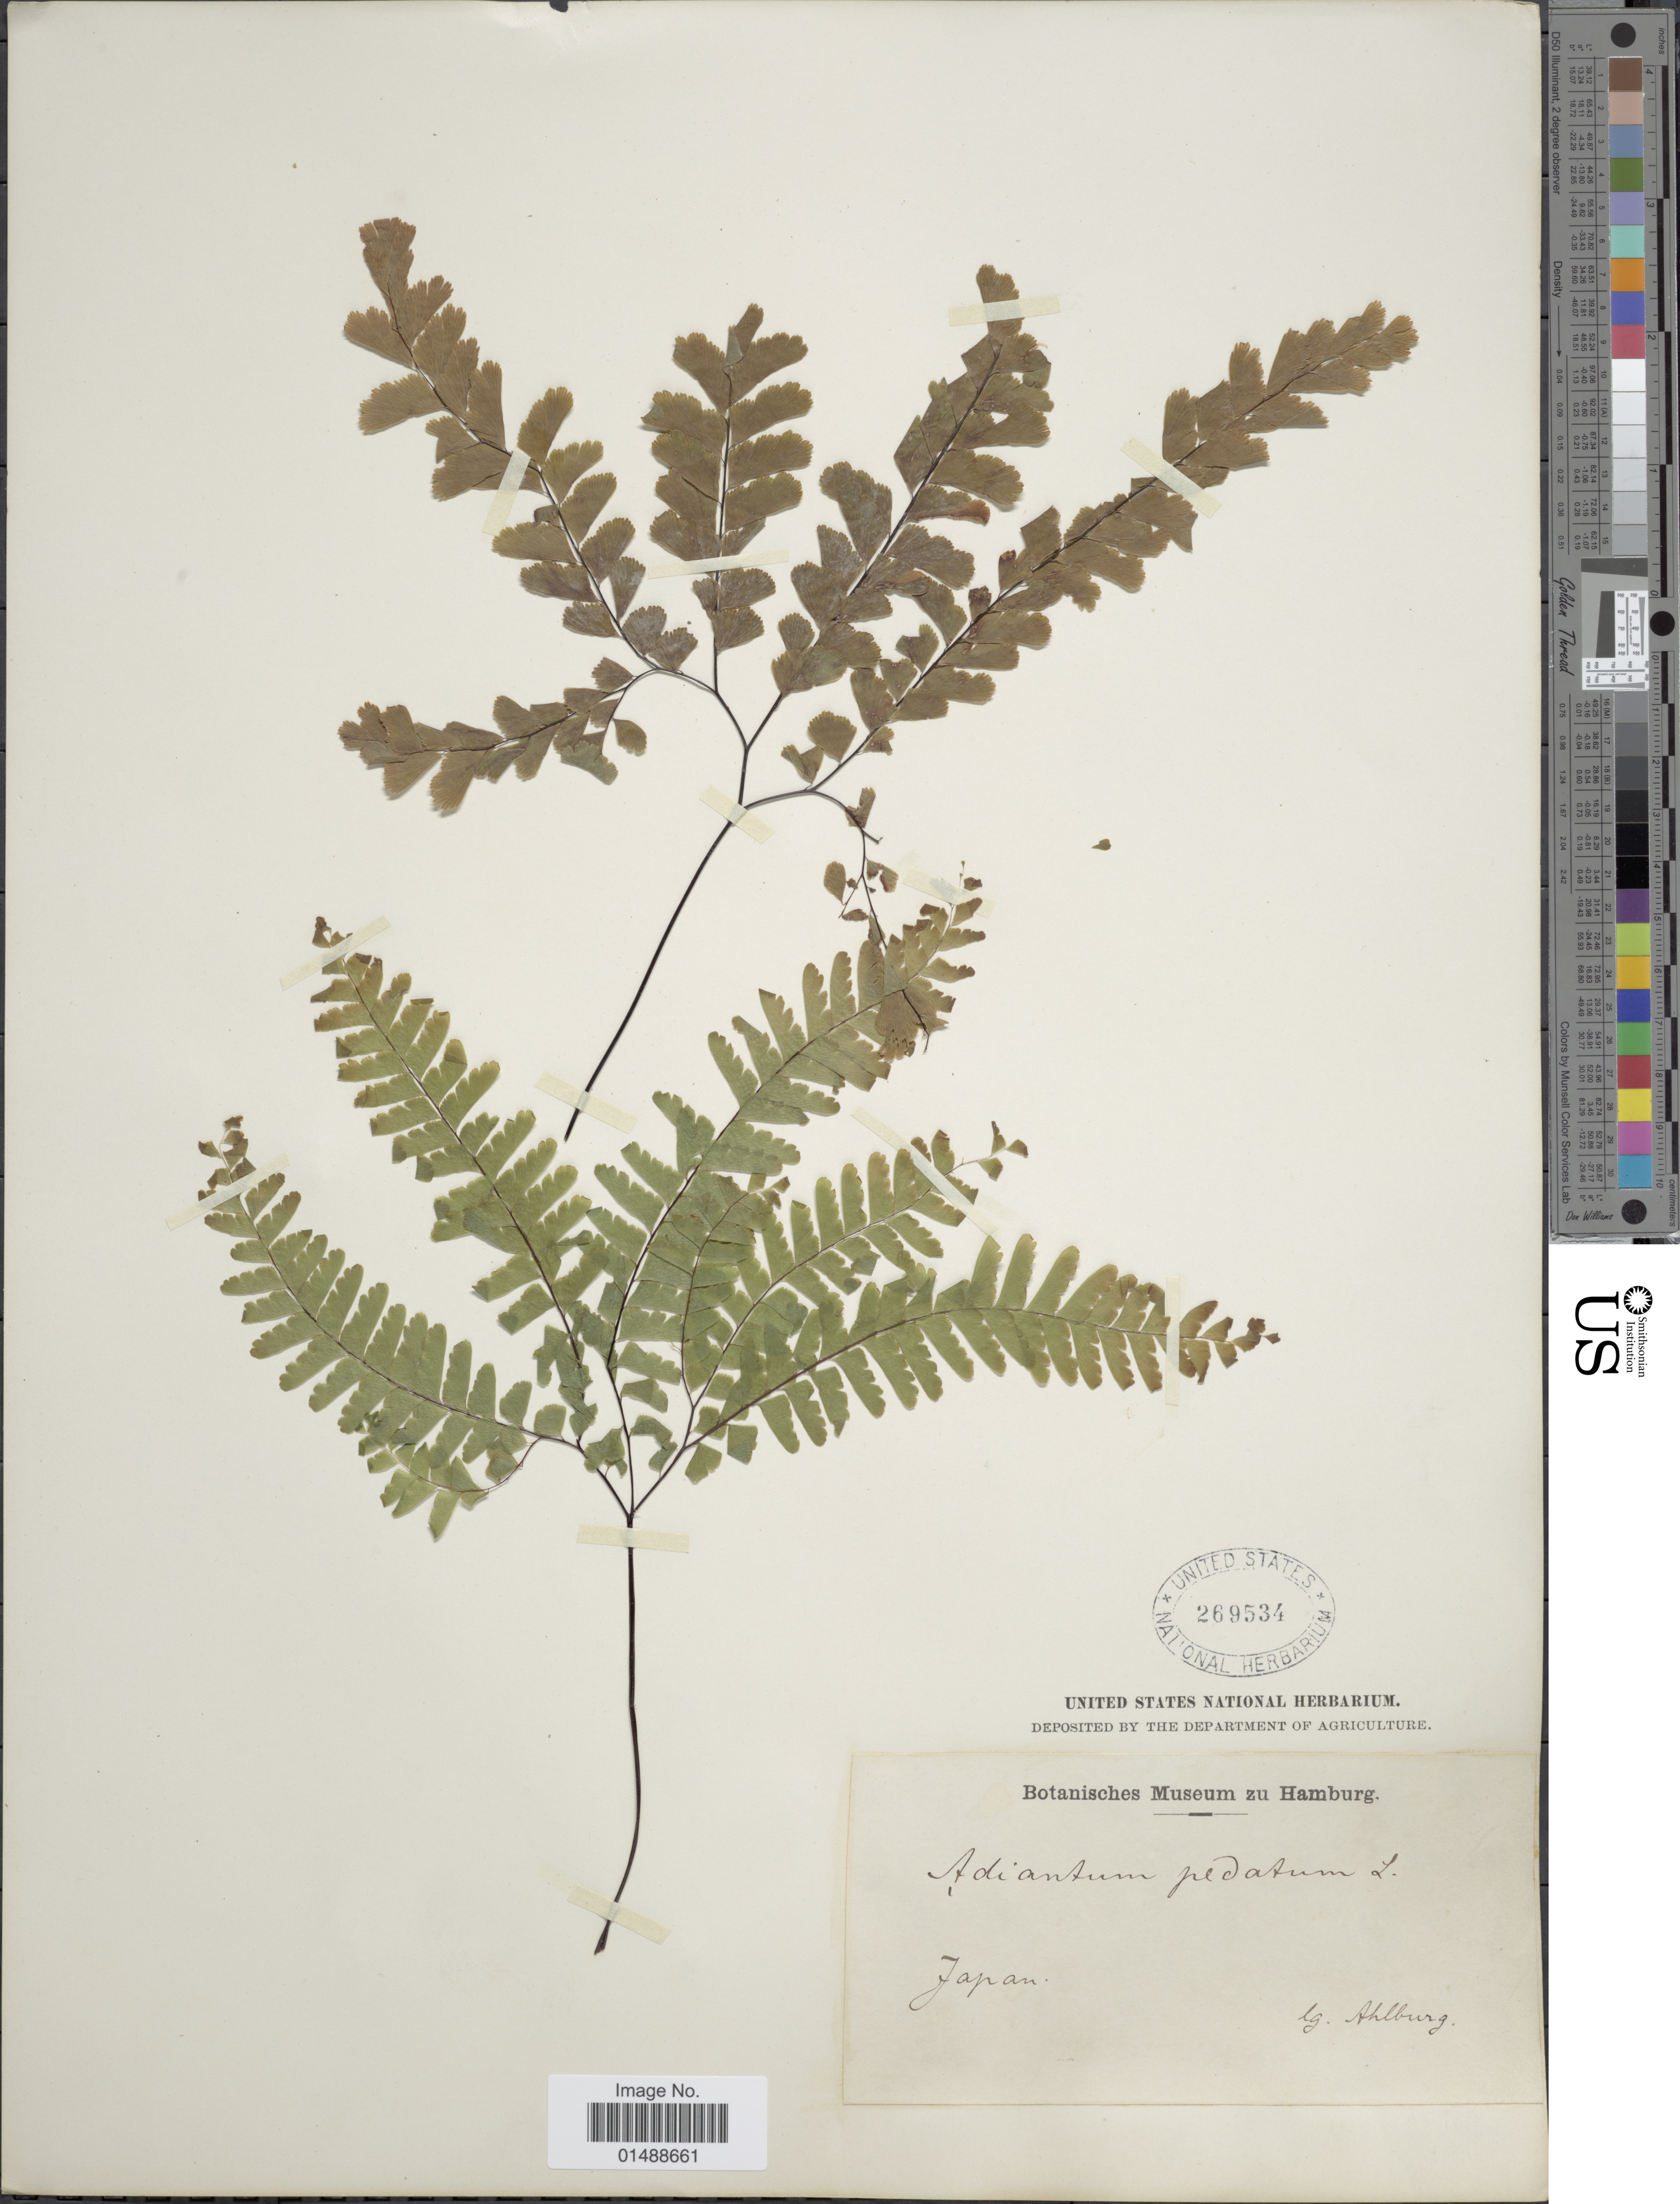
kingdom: Plantae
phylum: Tracheophyta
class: Polypodiopsida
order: Polypodiales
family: Pteridaceae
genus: Adiantum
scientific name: Adiantum pedatum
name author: L.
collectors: Ahlbürg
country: Japan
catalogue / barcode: US 269534